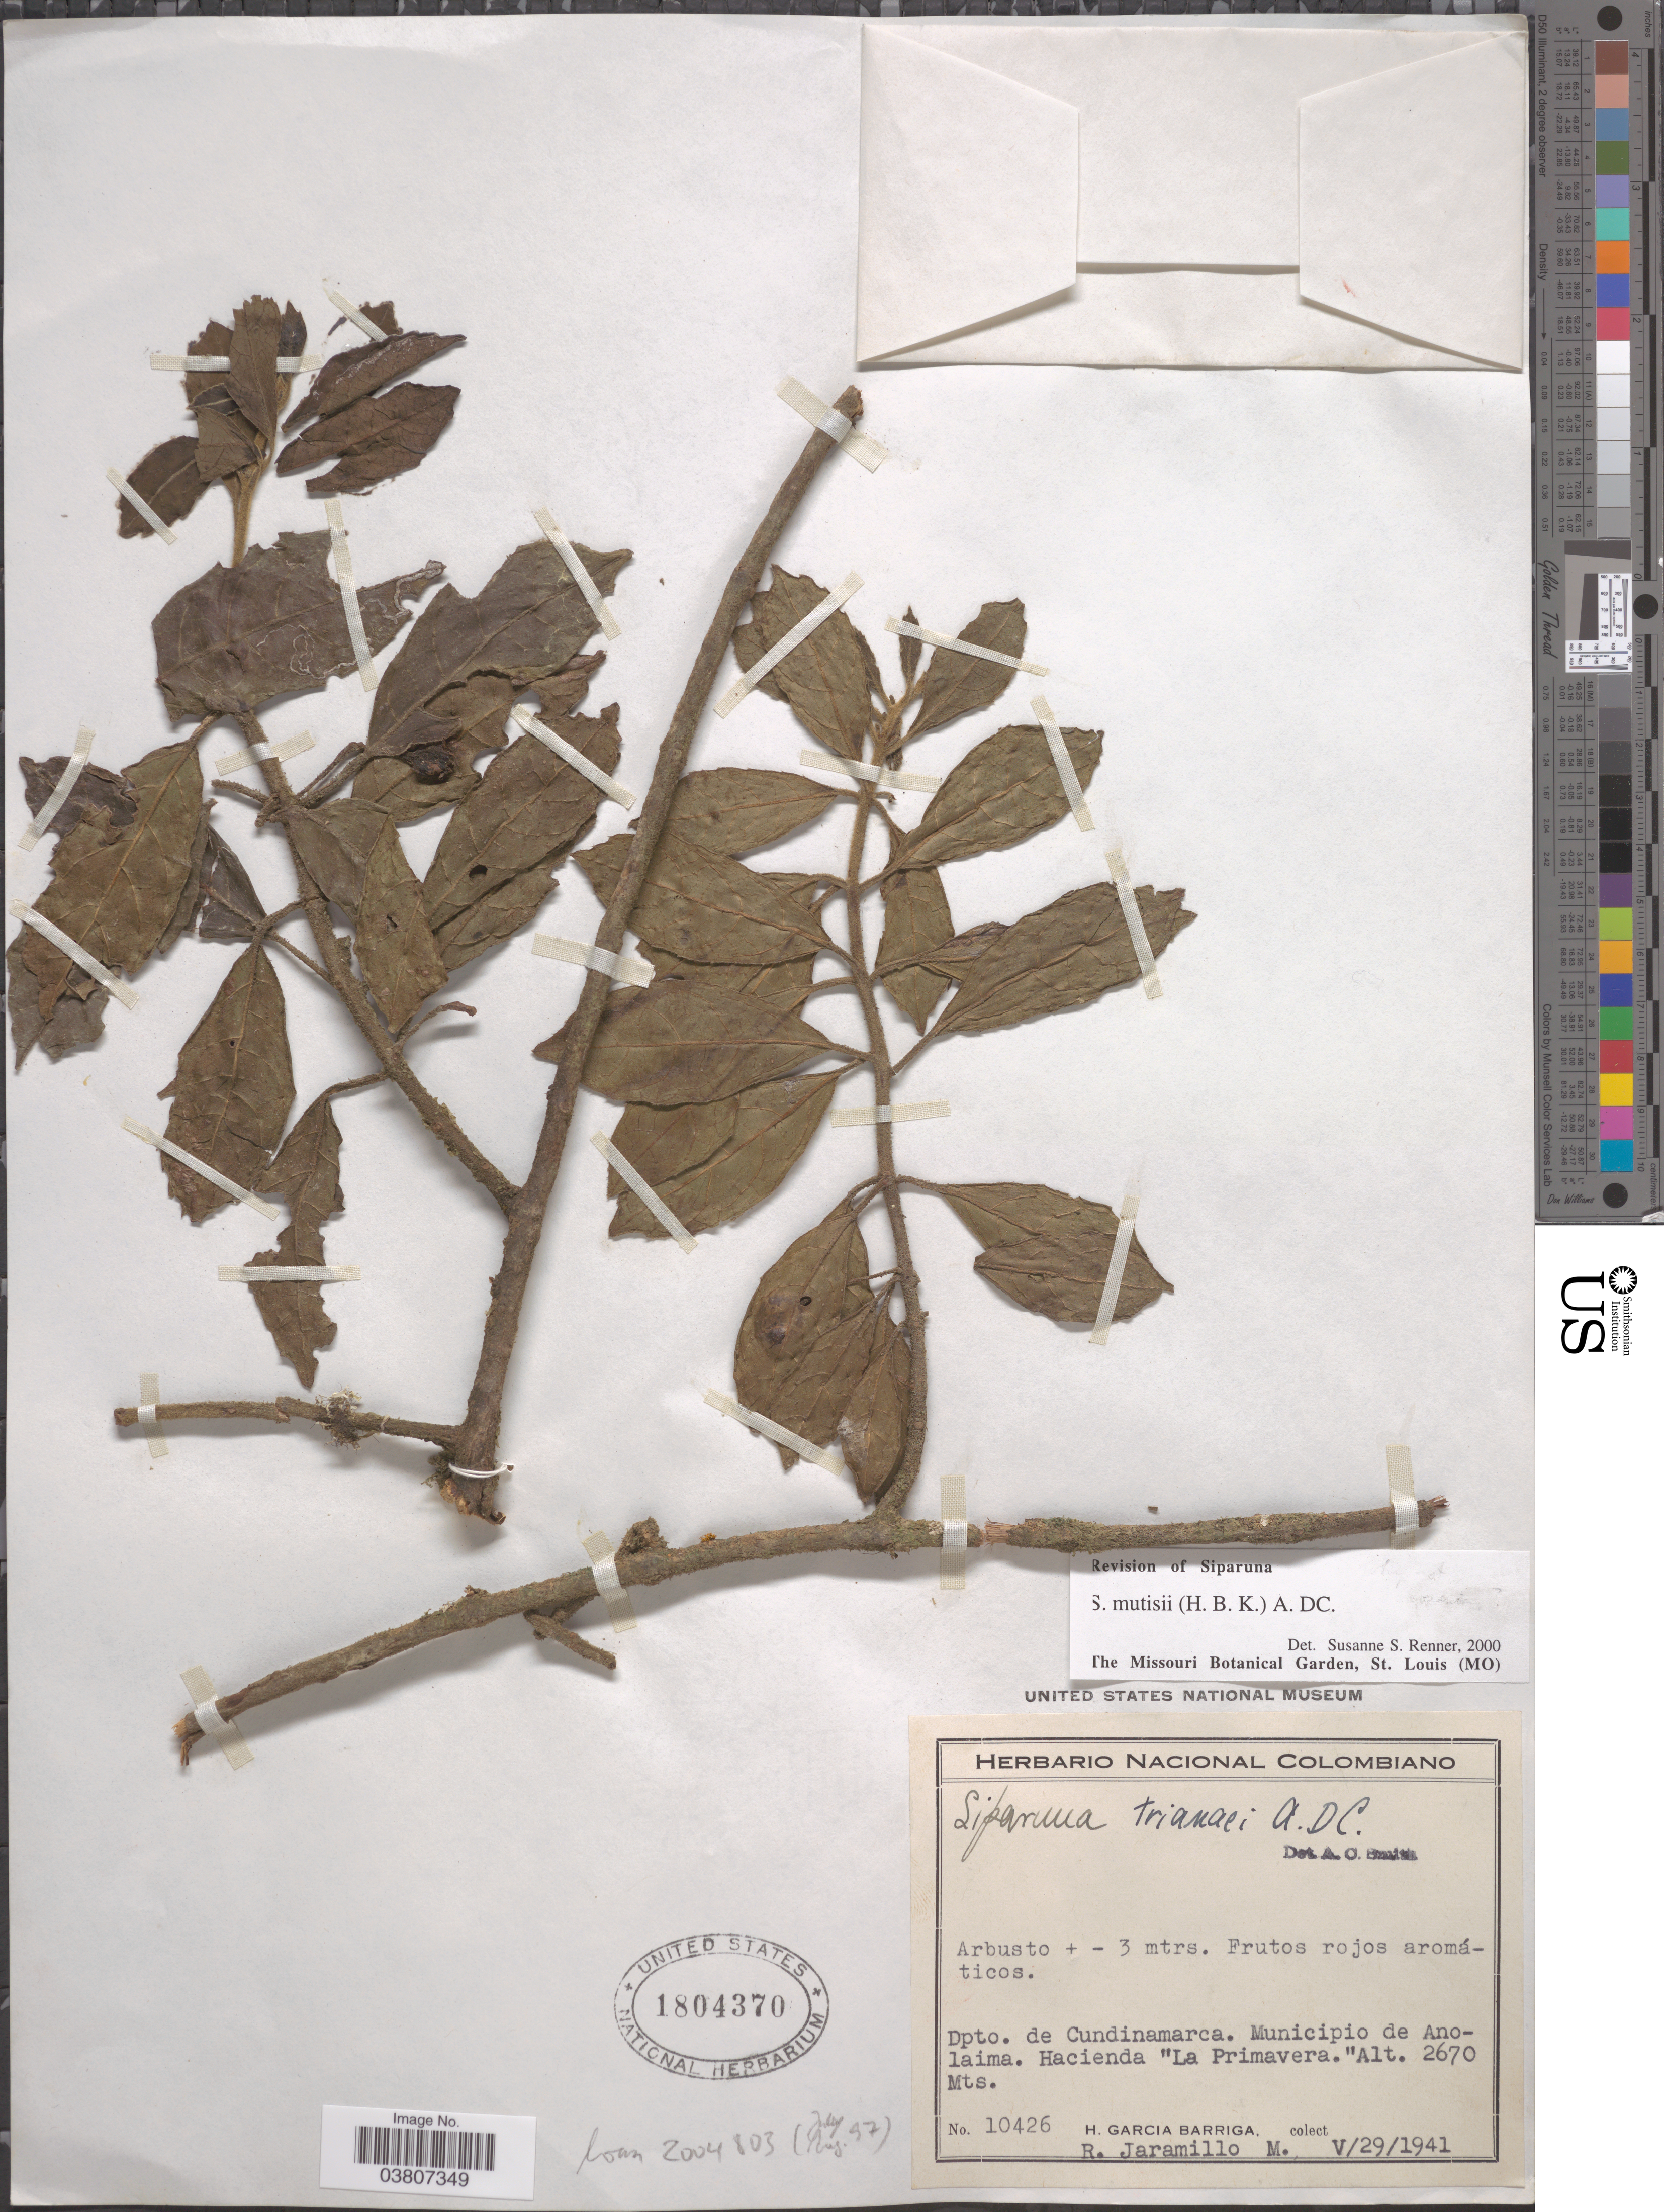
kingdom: Plantae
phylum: Tracheophyta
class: Magnoliopsida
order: Laurales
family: Siparunaceae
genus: Siparuna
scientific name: Siparuna mutisii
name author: (Kunth) A. DC.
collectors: H. García Barriga & R. Jaramillo M.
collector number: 10426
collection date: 1941-05-29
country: Colombia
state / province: Cundinamarca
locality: Dpto. de Cundinamarca. Municipio de Anolaima. Hacienda "La Primavera".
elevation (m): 2670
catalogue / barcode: US 1804370